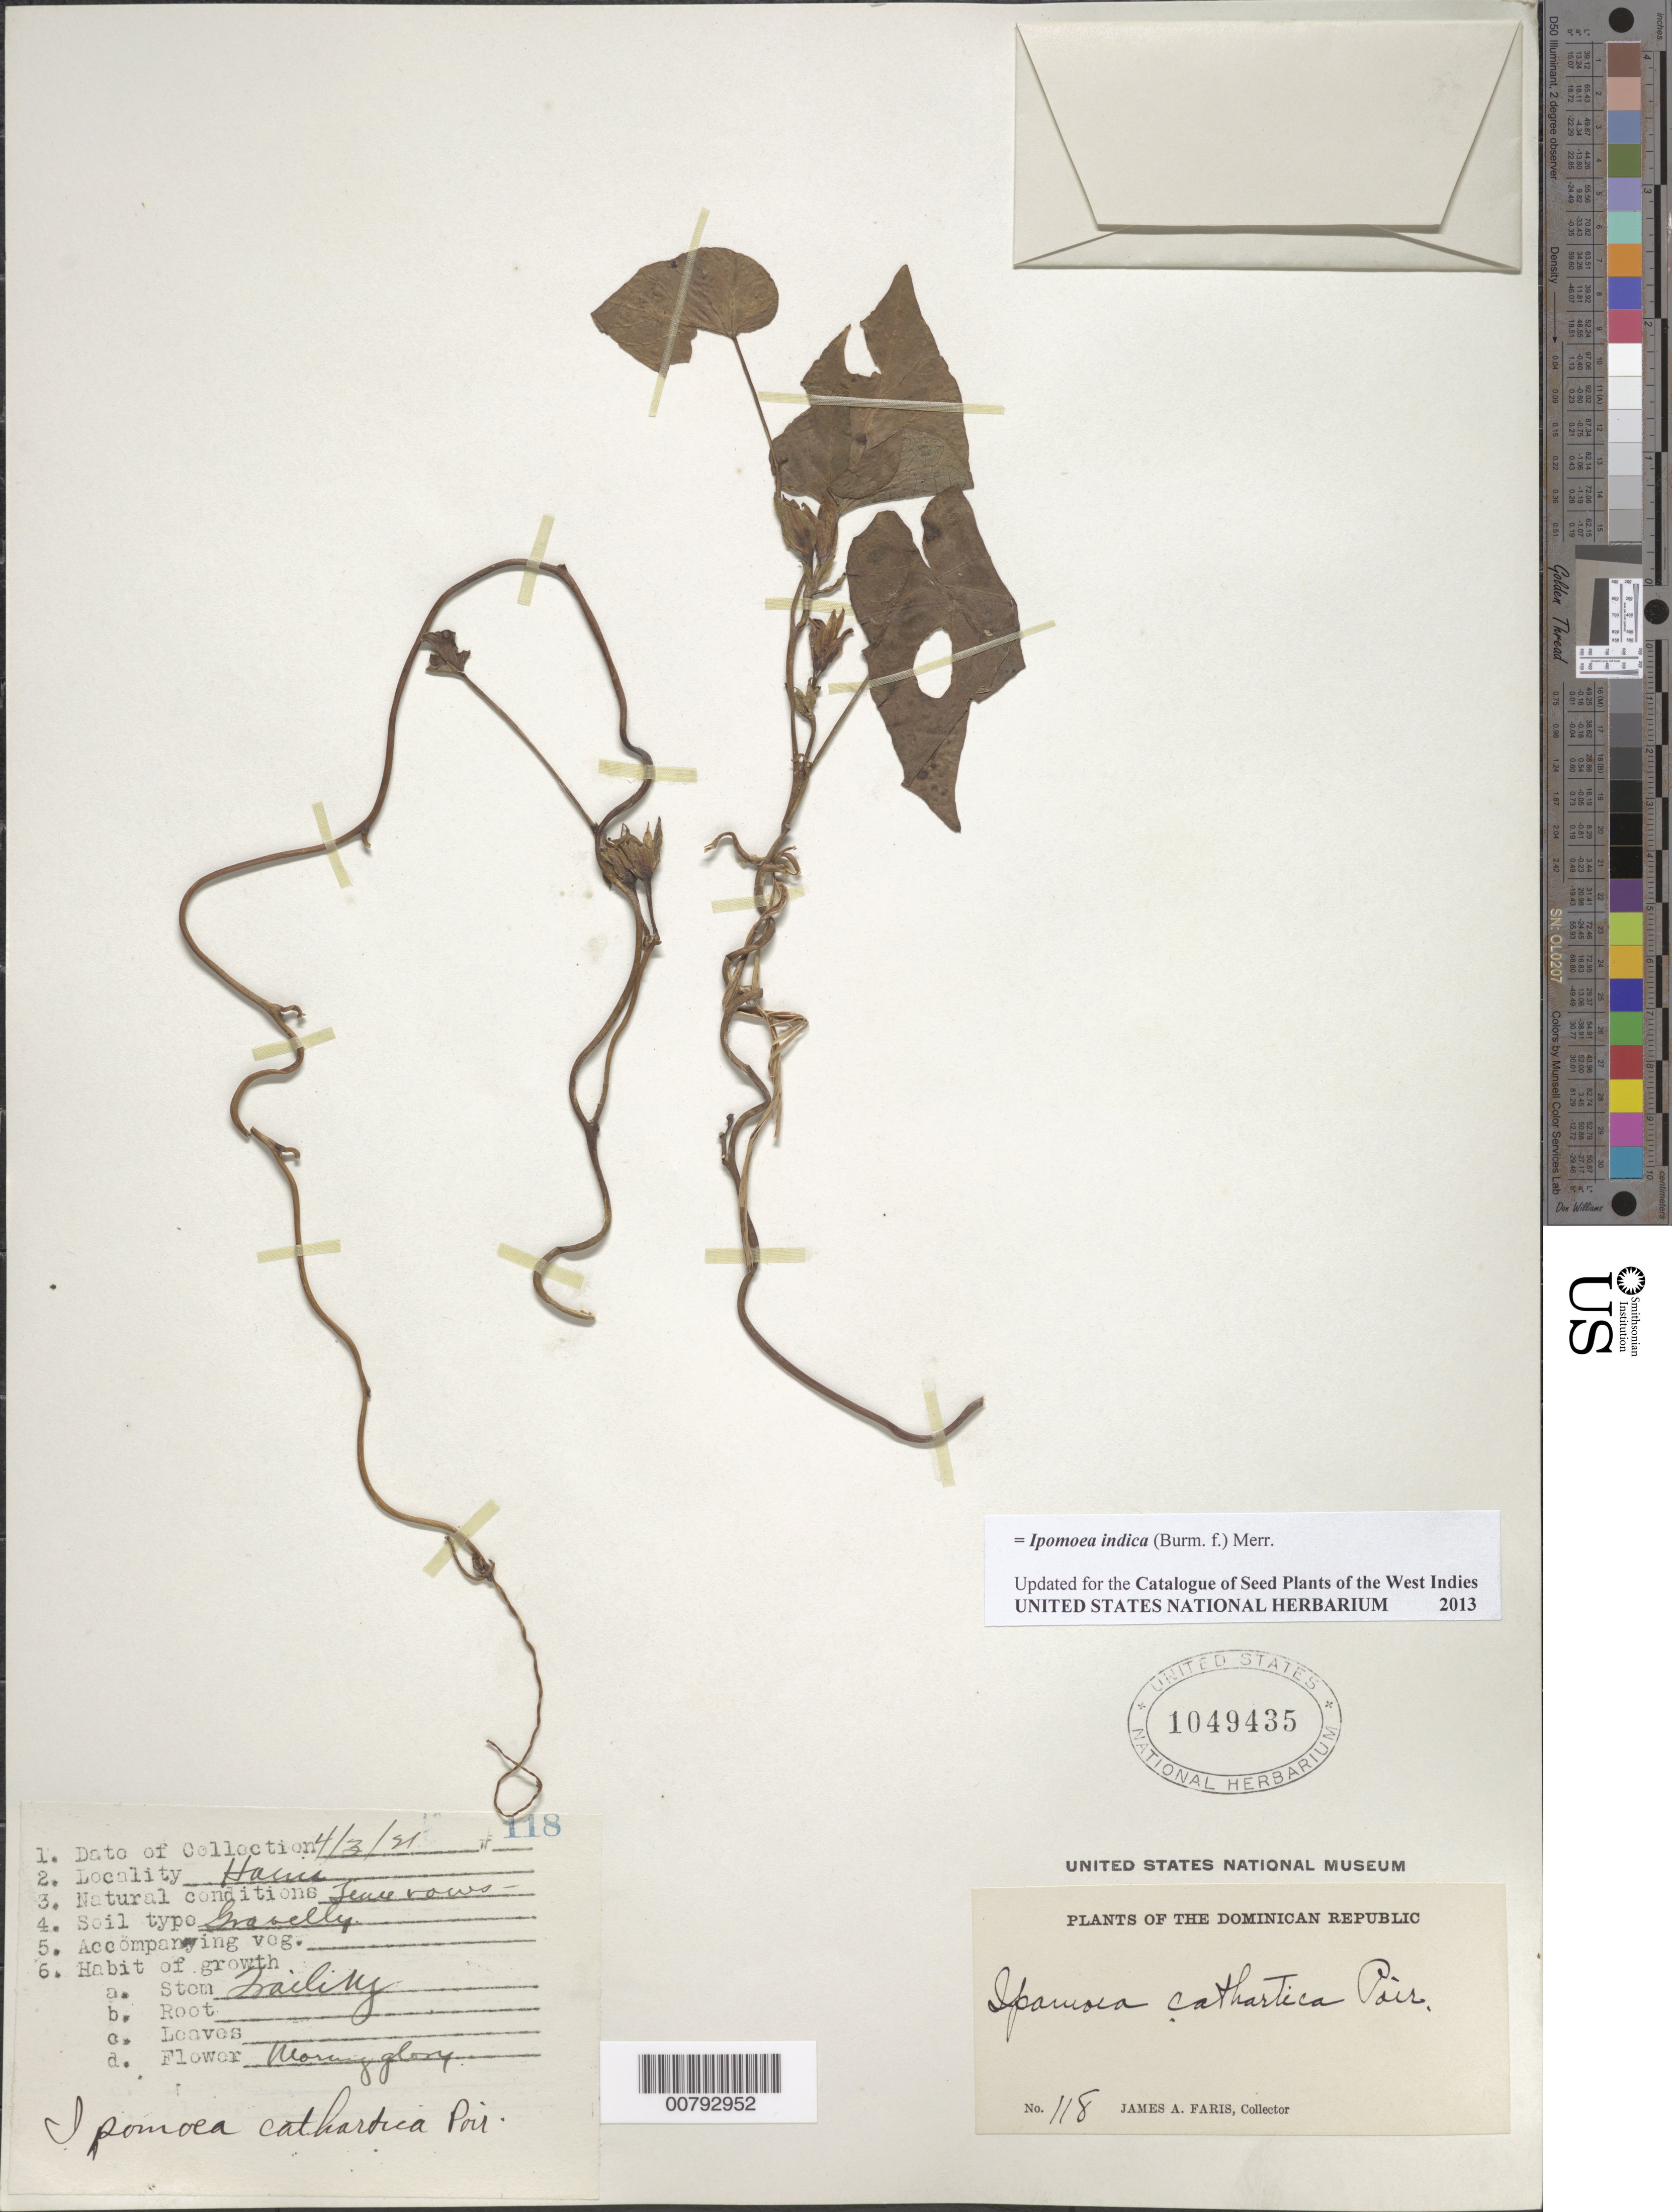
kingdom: Plantae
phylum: Tracheophyta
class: Magnoliopsida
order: Solanales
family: Convolvulaceae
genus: Ipomoea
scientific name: Ipomoea indica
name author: (Burm.) Merr.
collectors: J. Faris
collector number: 118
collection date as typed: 04 Mar 1910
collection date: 1910-03-04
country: Dominican Republic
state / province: San Cristóbal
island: Hispaniola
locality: Haina.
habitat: Gravelly soil.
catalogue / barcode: US 1049435